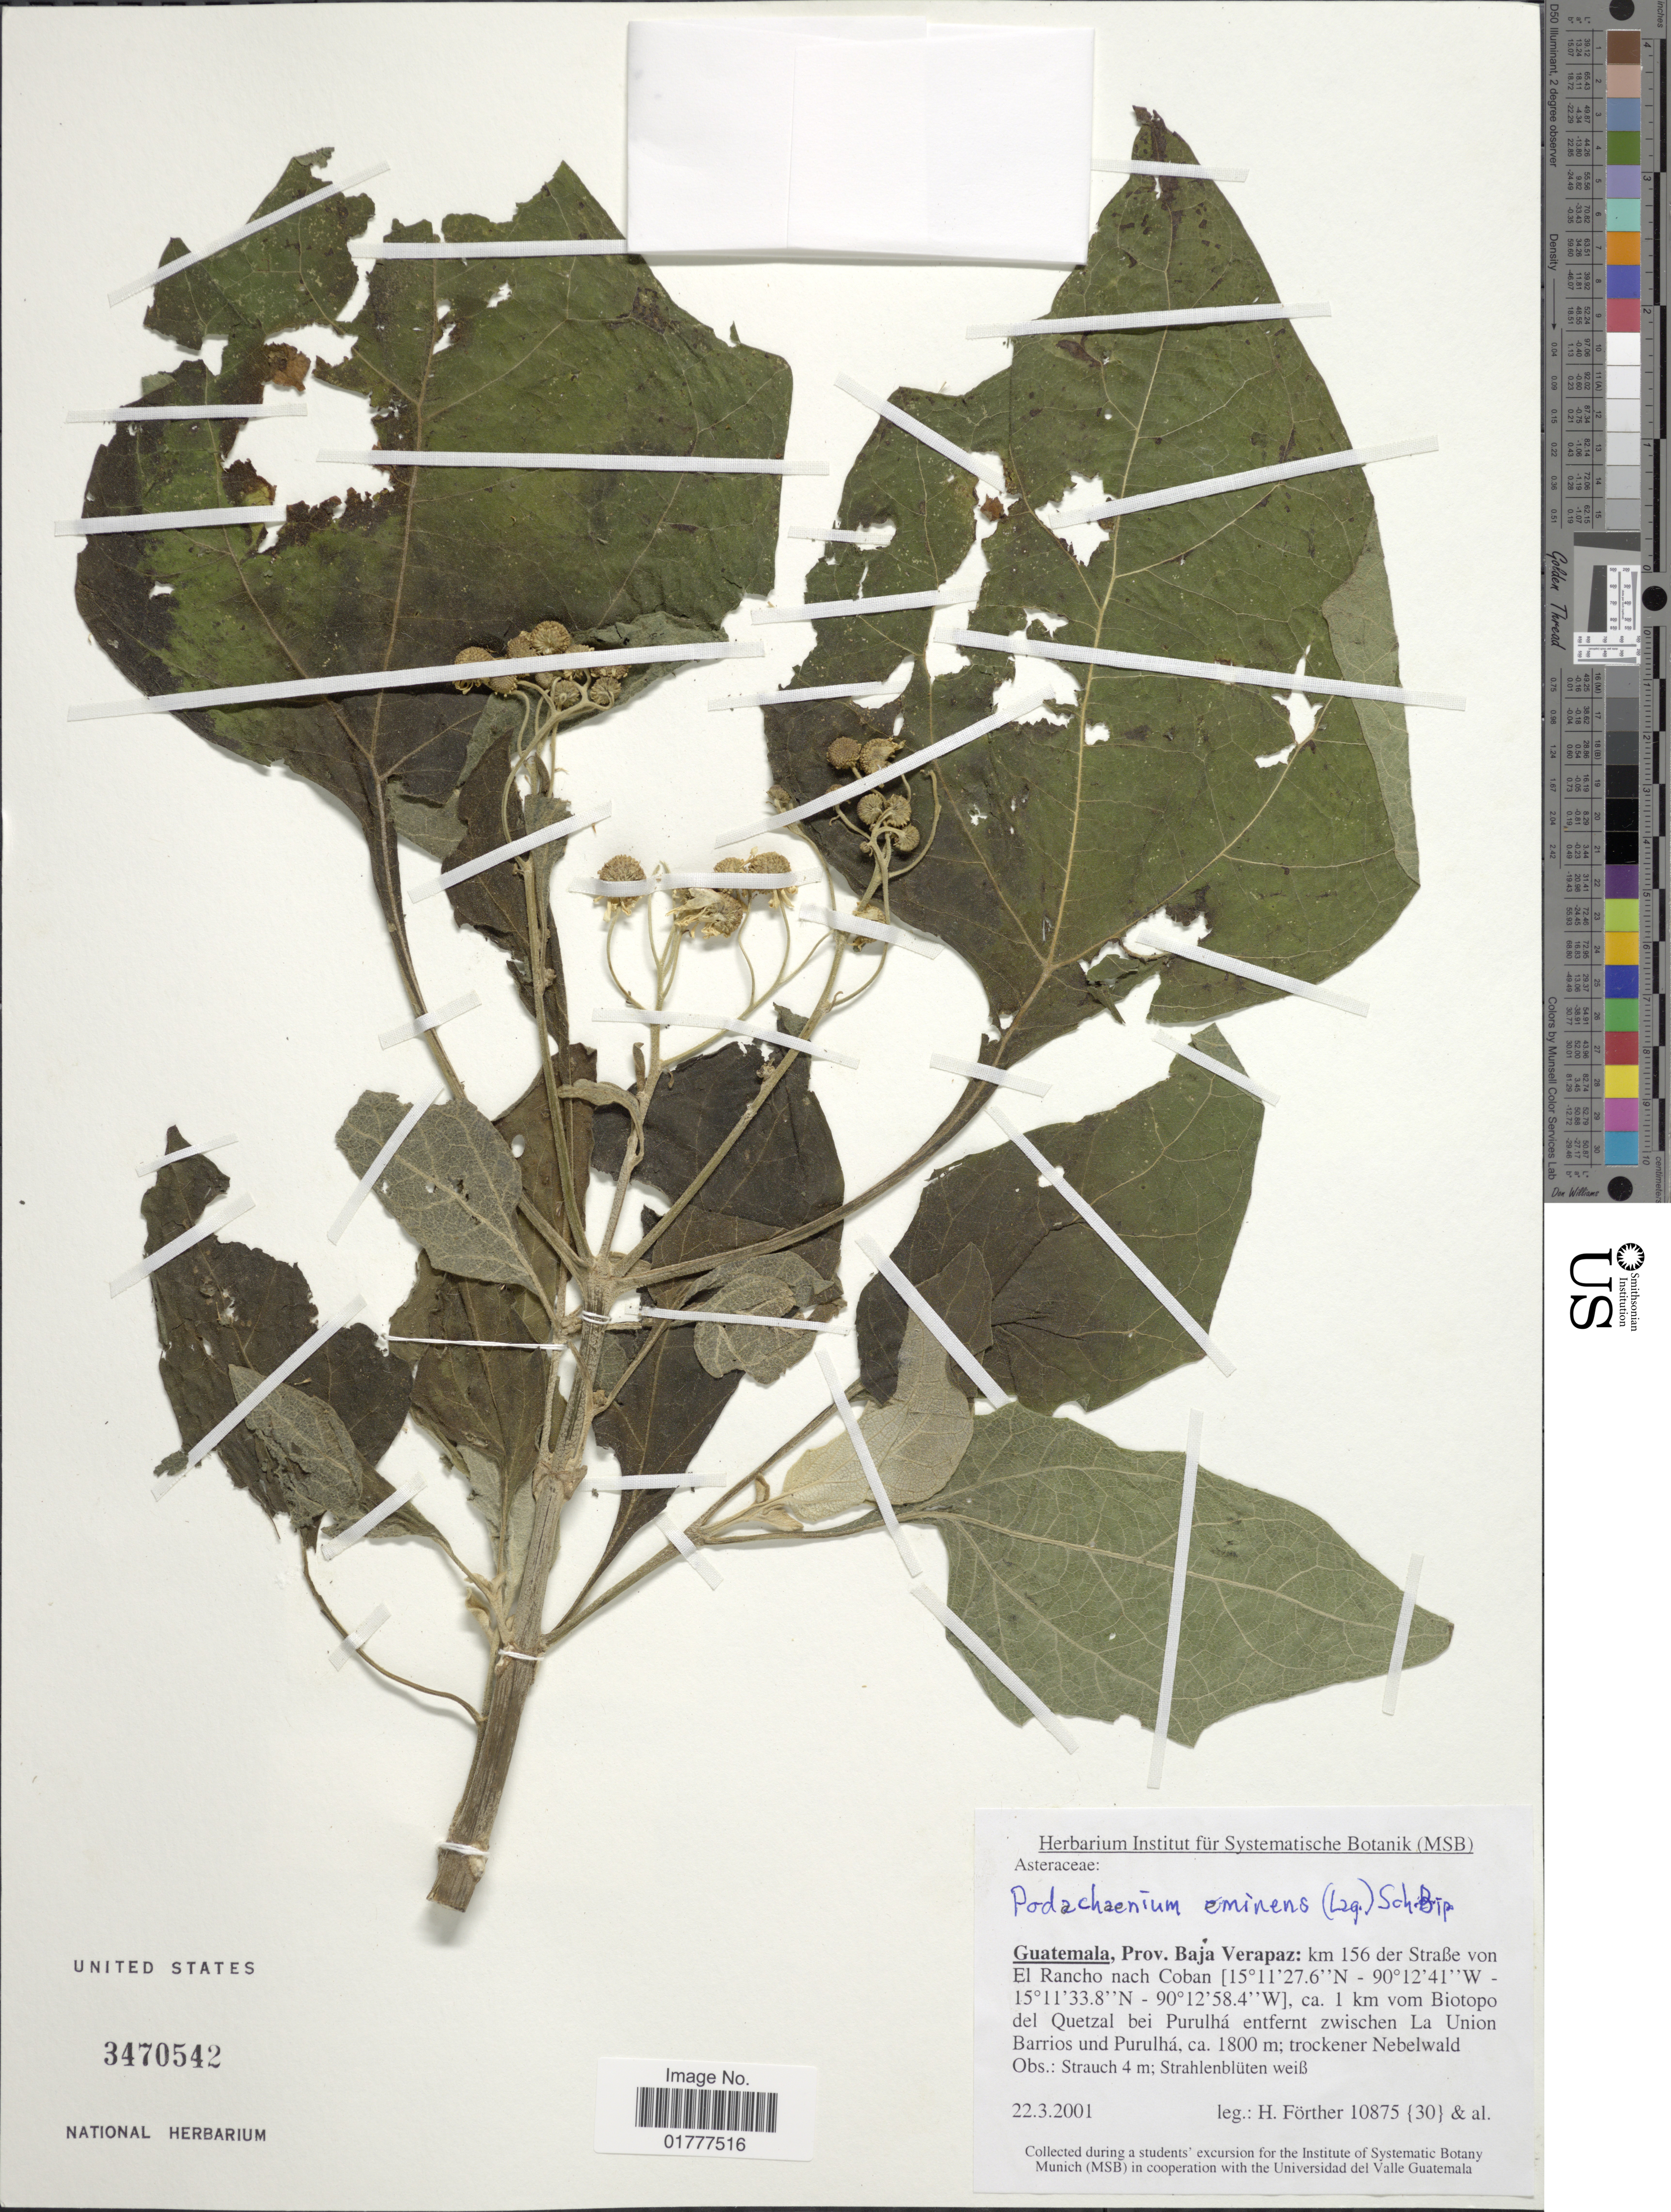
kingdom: Plantae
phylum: Tracheophyta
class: Magnoliopsida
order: Asterales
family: Asteraceae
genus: Podachaenium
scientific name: Podachaenium skutchii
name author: (S.F. Blake) H. Rob.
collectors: H. Fôrther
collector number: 10875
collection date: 2001-03-22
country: Guatemala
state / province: Baja Verapaz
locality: Guatemala, Prov. Baja Verapaz: km 156 der Strabe von El Rancho nach Coban. 1 km vom Biotopo del Quetzal bei Purulha entfrent zwischen La Union Barrios und Purulhu.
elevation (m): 1800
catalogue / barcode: US 3470542